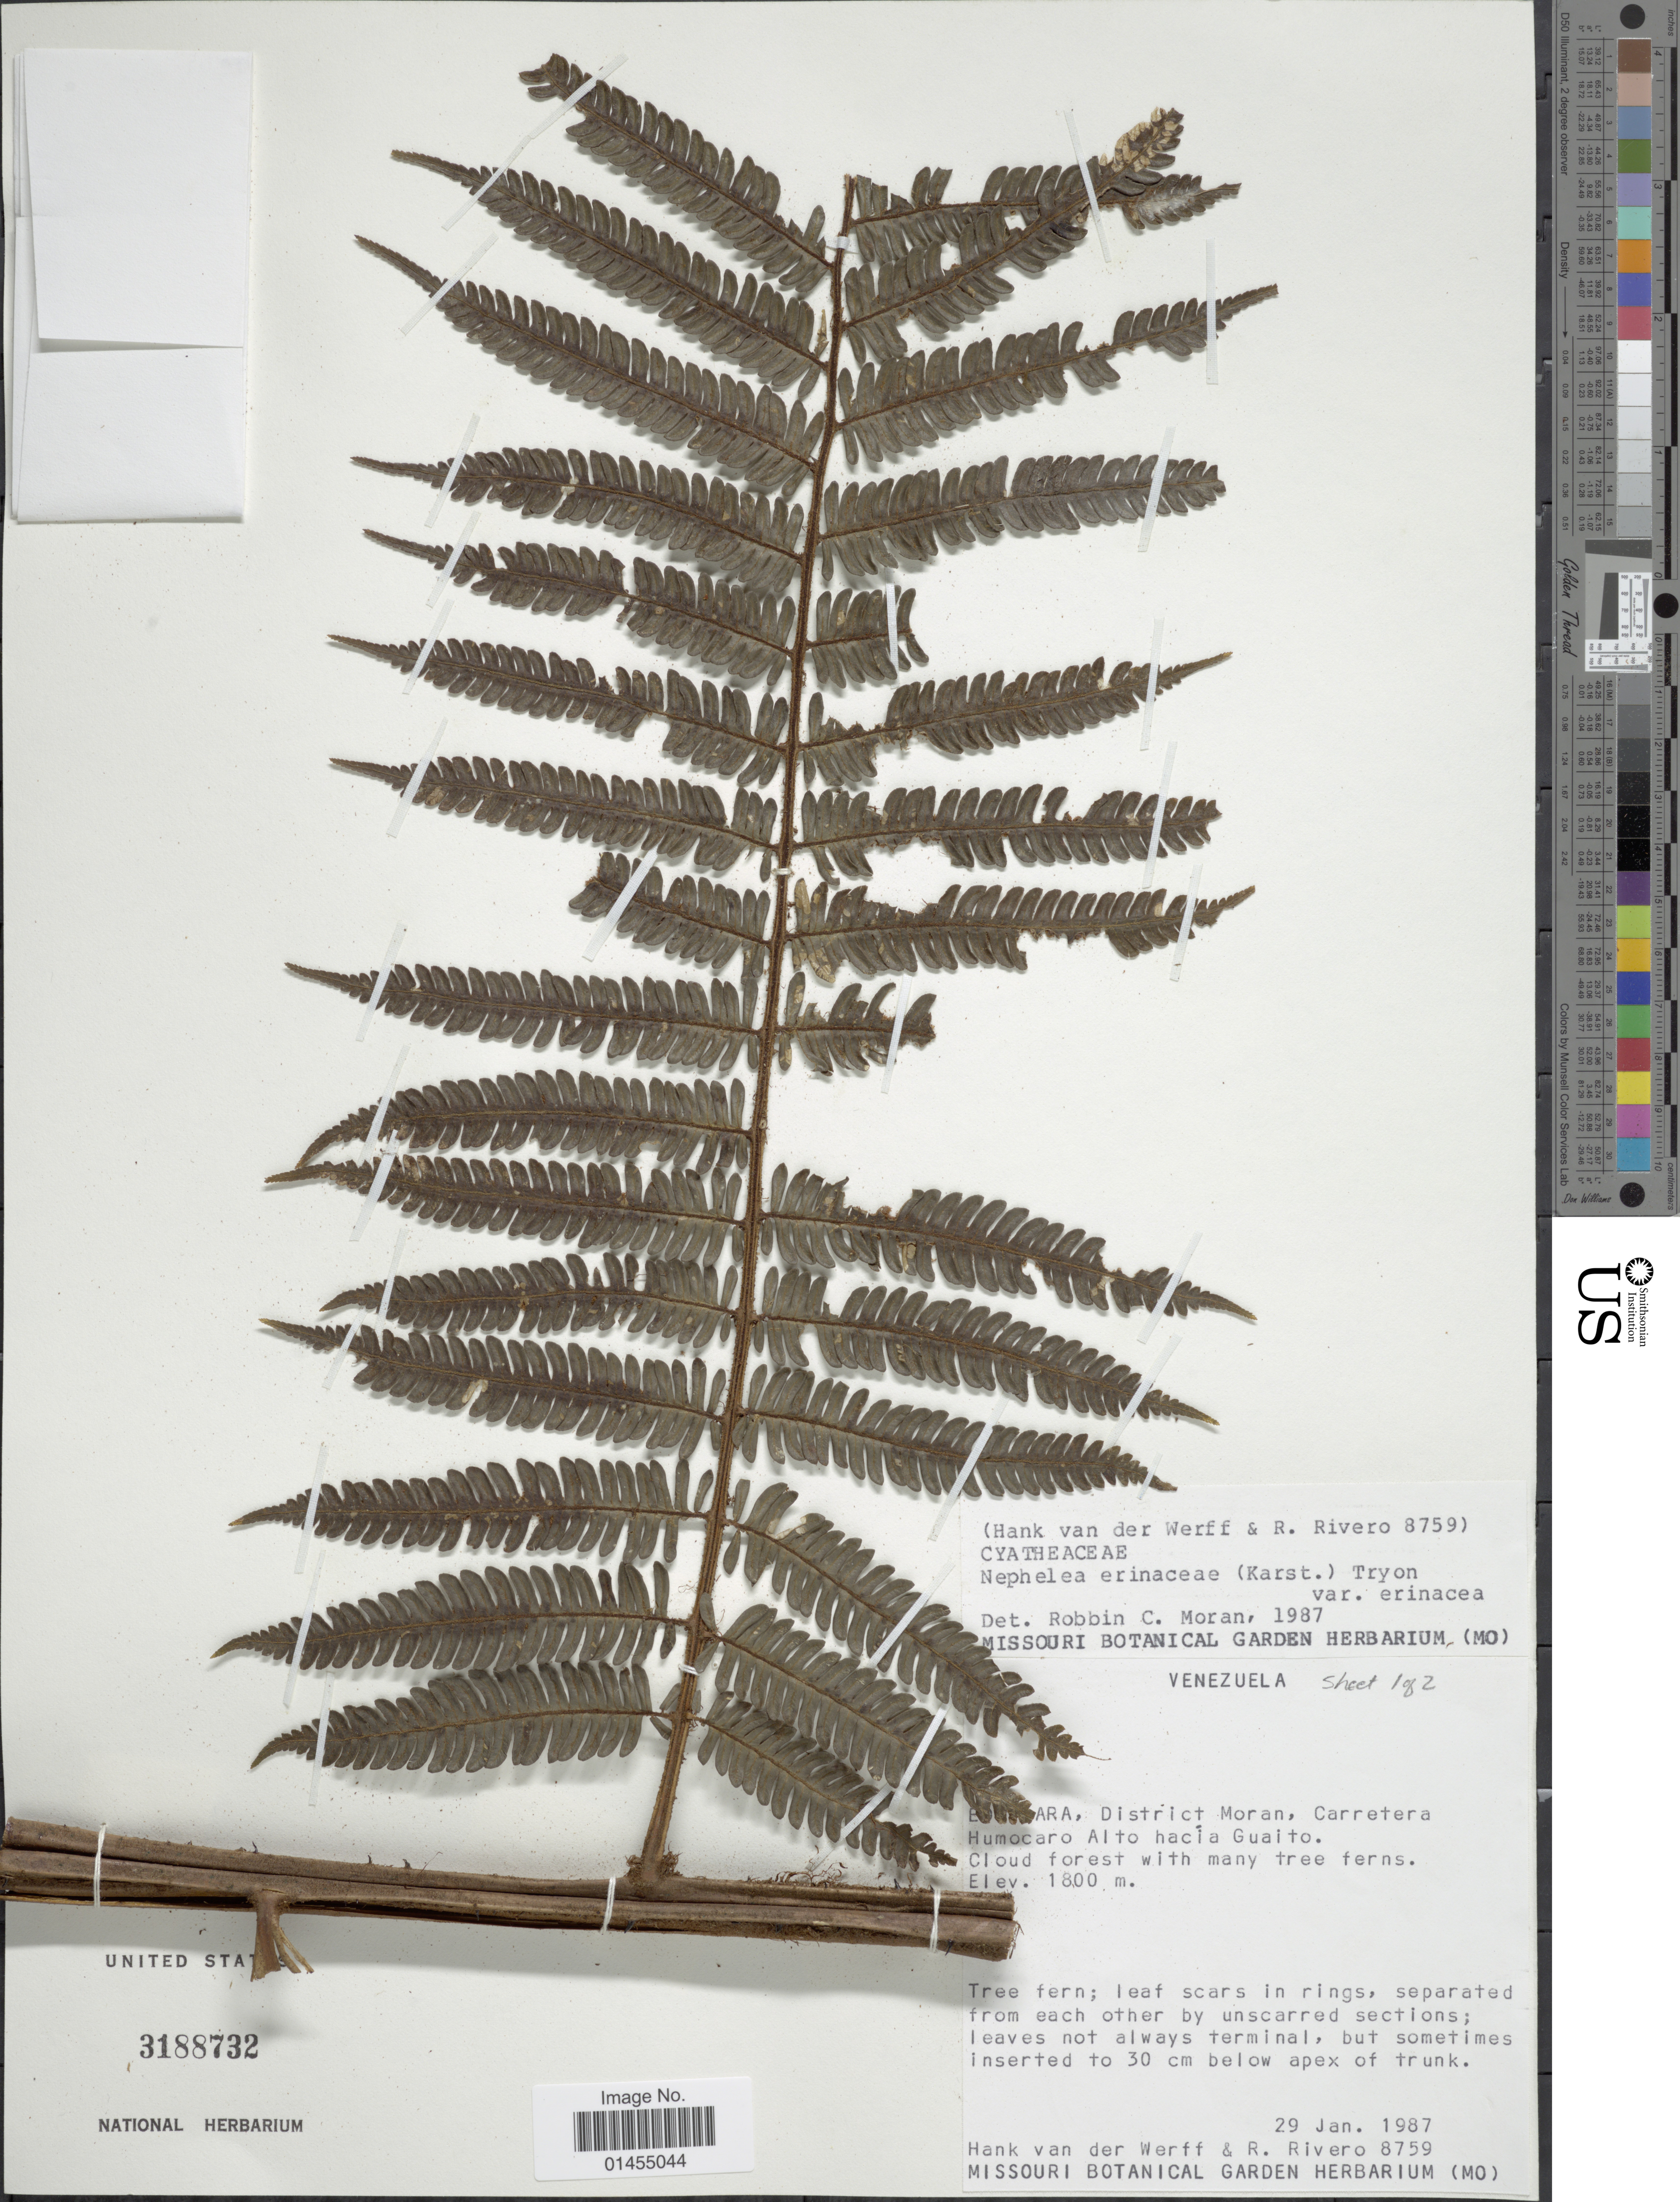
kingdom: Plantae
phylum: Tracheophyta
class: Polypodiopsida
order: Cyatheales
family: Cyatheaceae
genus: Alsophila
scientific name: Alsophila erinacea var. erinacea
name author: (H. Karst.) D.S. Conant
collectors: H. van der Werff & R. Rivero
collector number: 8759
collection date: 1987-01-29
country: Venezuela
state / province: Lara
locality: District Moran, Carretera Humocaro Alto hacia Guaito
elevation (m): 1800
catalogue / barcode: US 3188732